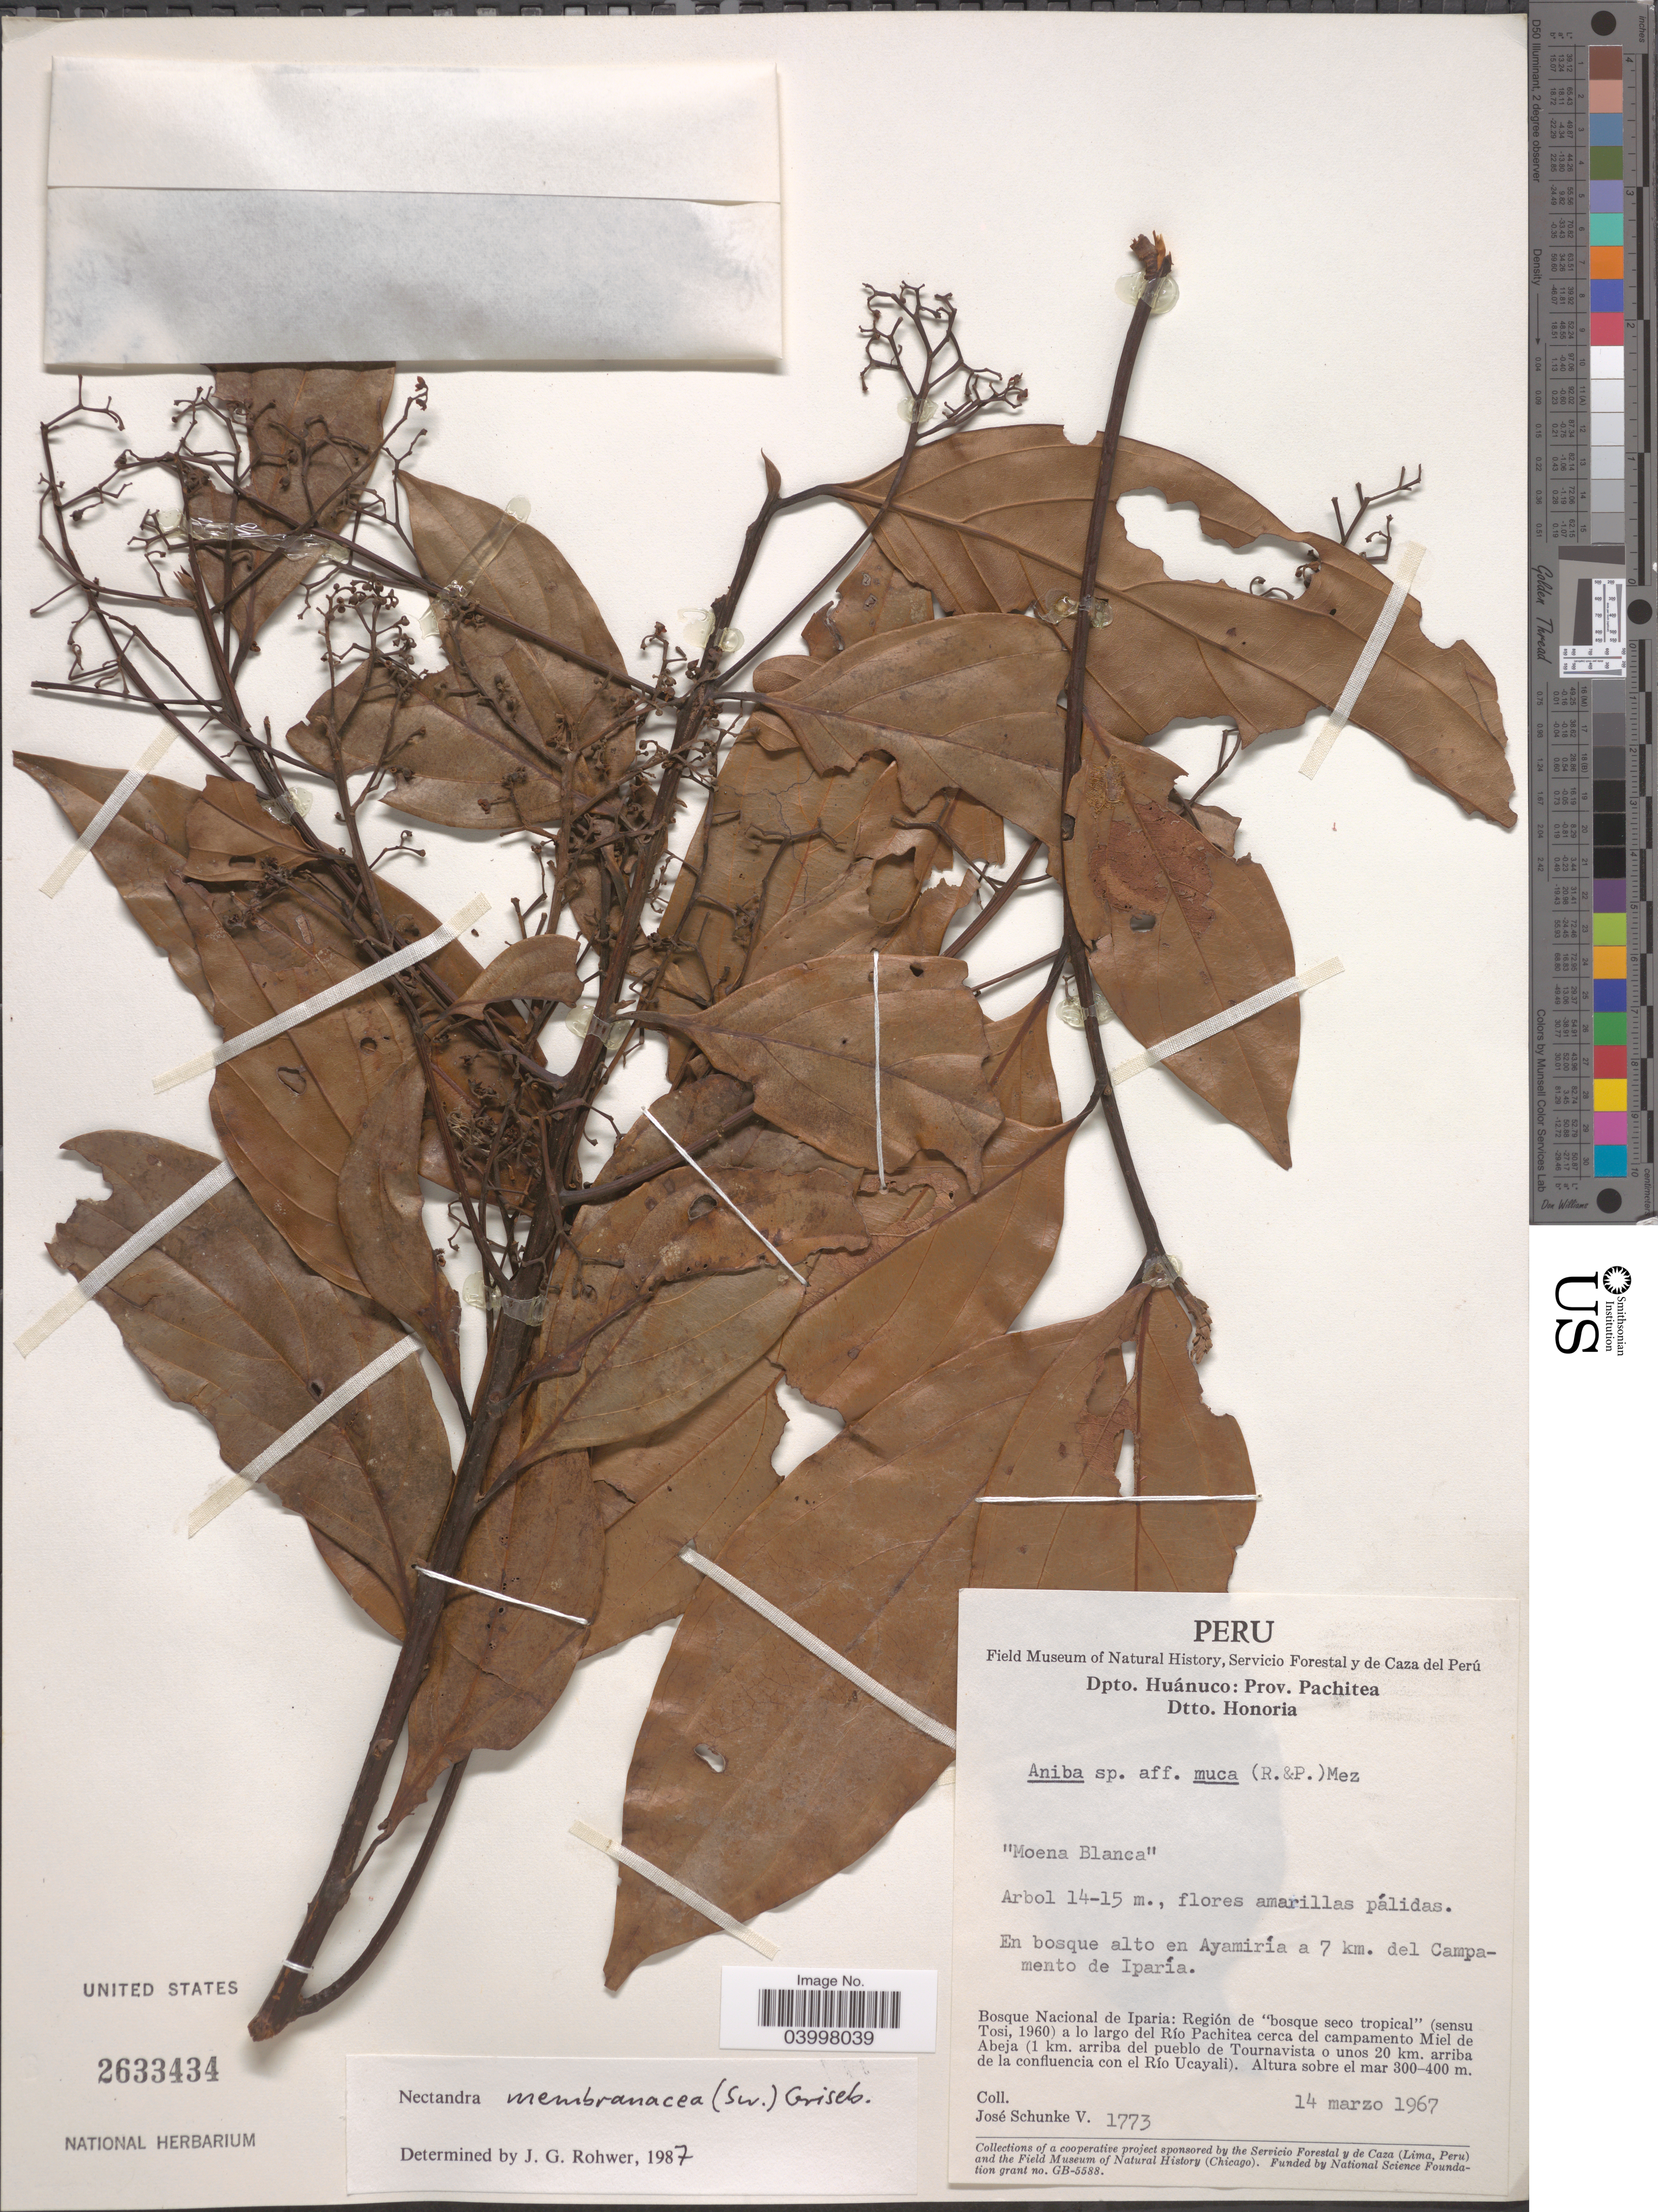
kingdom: Plantae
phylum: Tracheophyta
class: Magnoliopsida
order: Laurales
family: Lauraceae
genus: Nectandra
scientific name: Nectandra membranacea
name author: (Sw.) Griseb.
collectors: J. Schunke Vigo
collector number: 1773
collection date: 1967-03-14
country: Peru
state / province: Huánuco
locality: Dpto. Huánuco: Prov. Pachitea. Dtto. Honoria. En bosque alto en Ayamiría a 7 km. del Campamento de Iparía. Bosque Nacional de Iparia: Región de 'bosque seco tropical' (sensu Tosi, 1960) a lo largo del Río Pachitea cerca del campamento Miel de Abeja (1 km. arriba del pueblo de Tournavista o unos 20 km. arriba de la confluencia con el Río Ucayali).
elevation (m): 300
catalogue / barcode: US 2633434